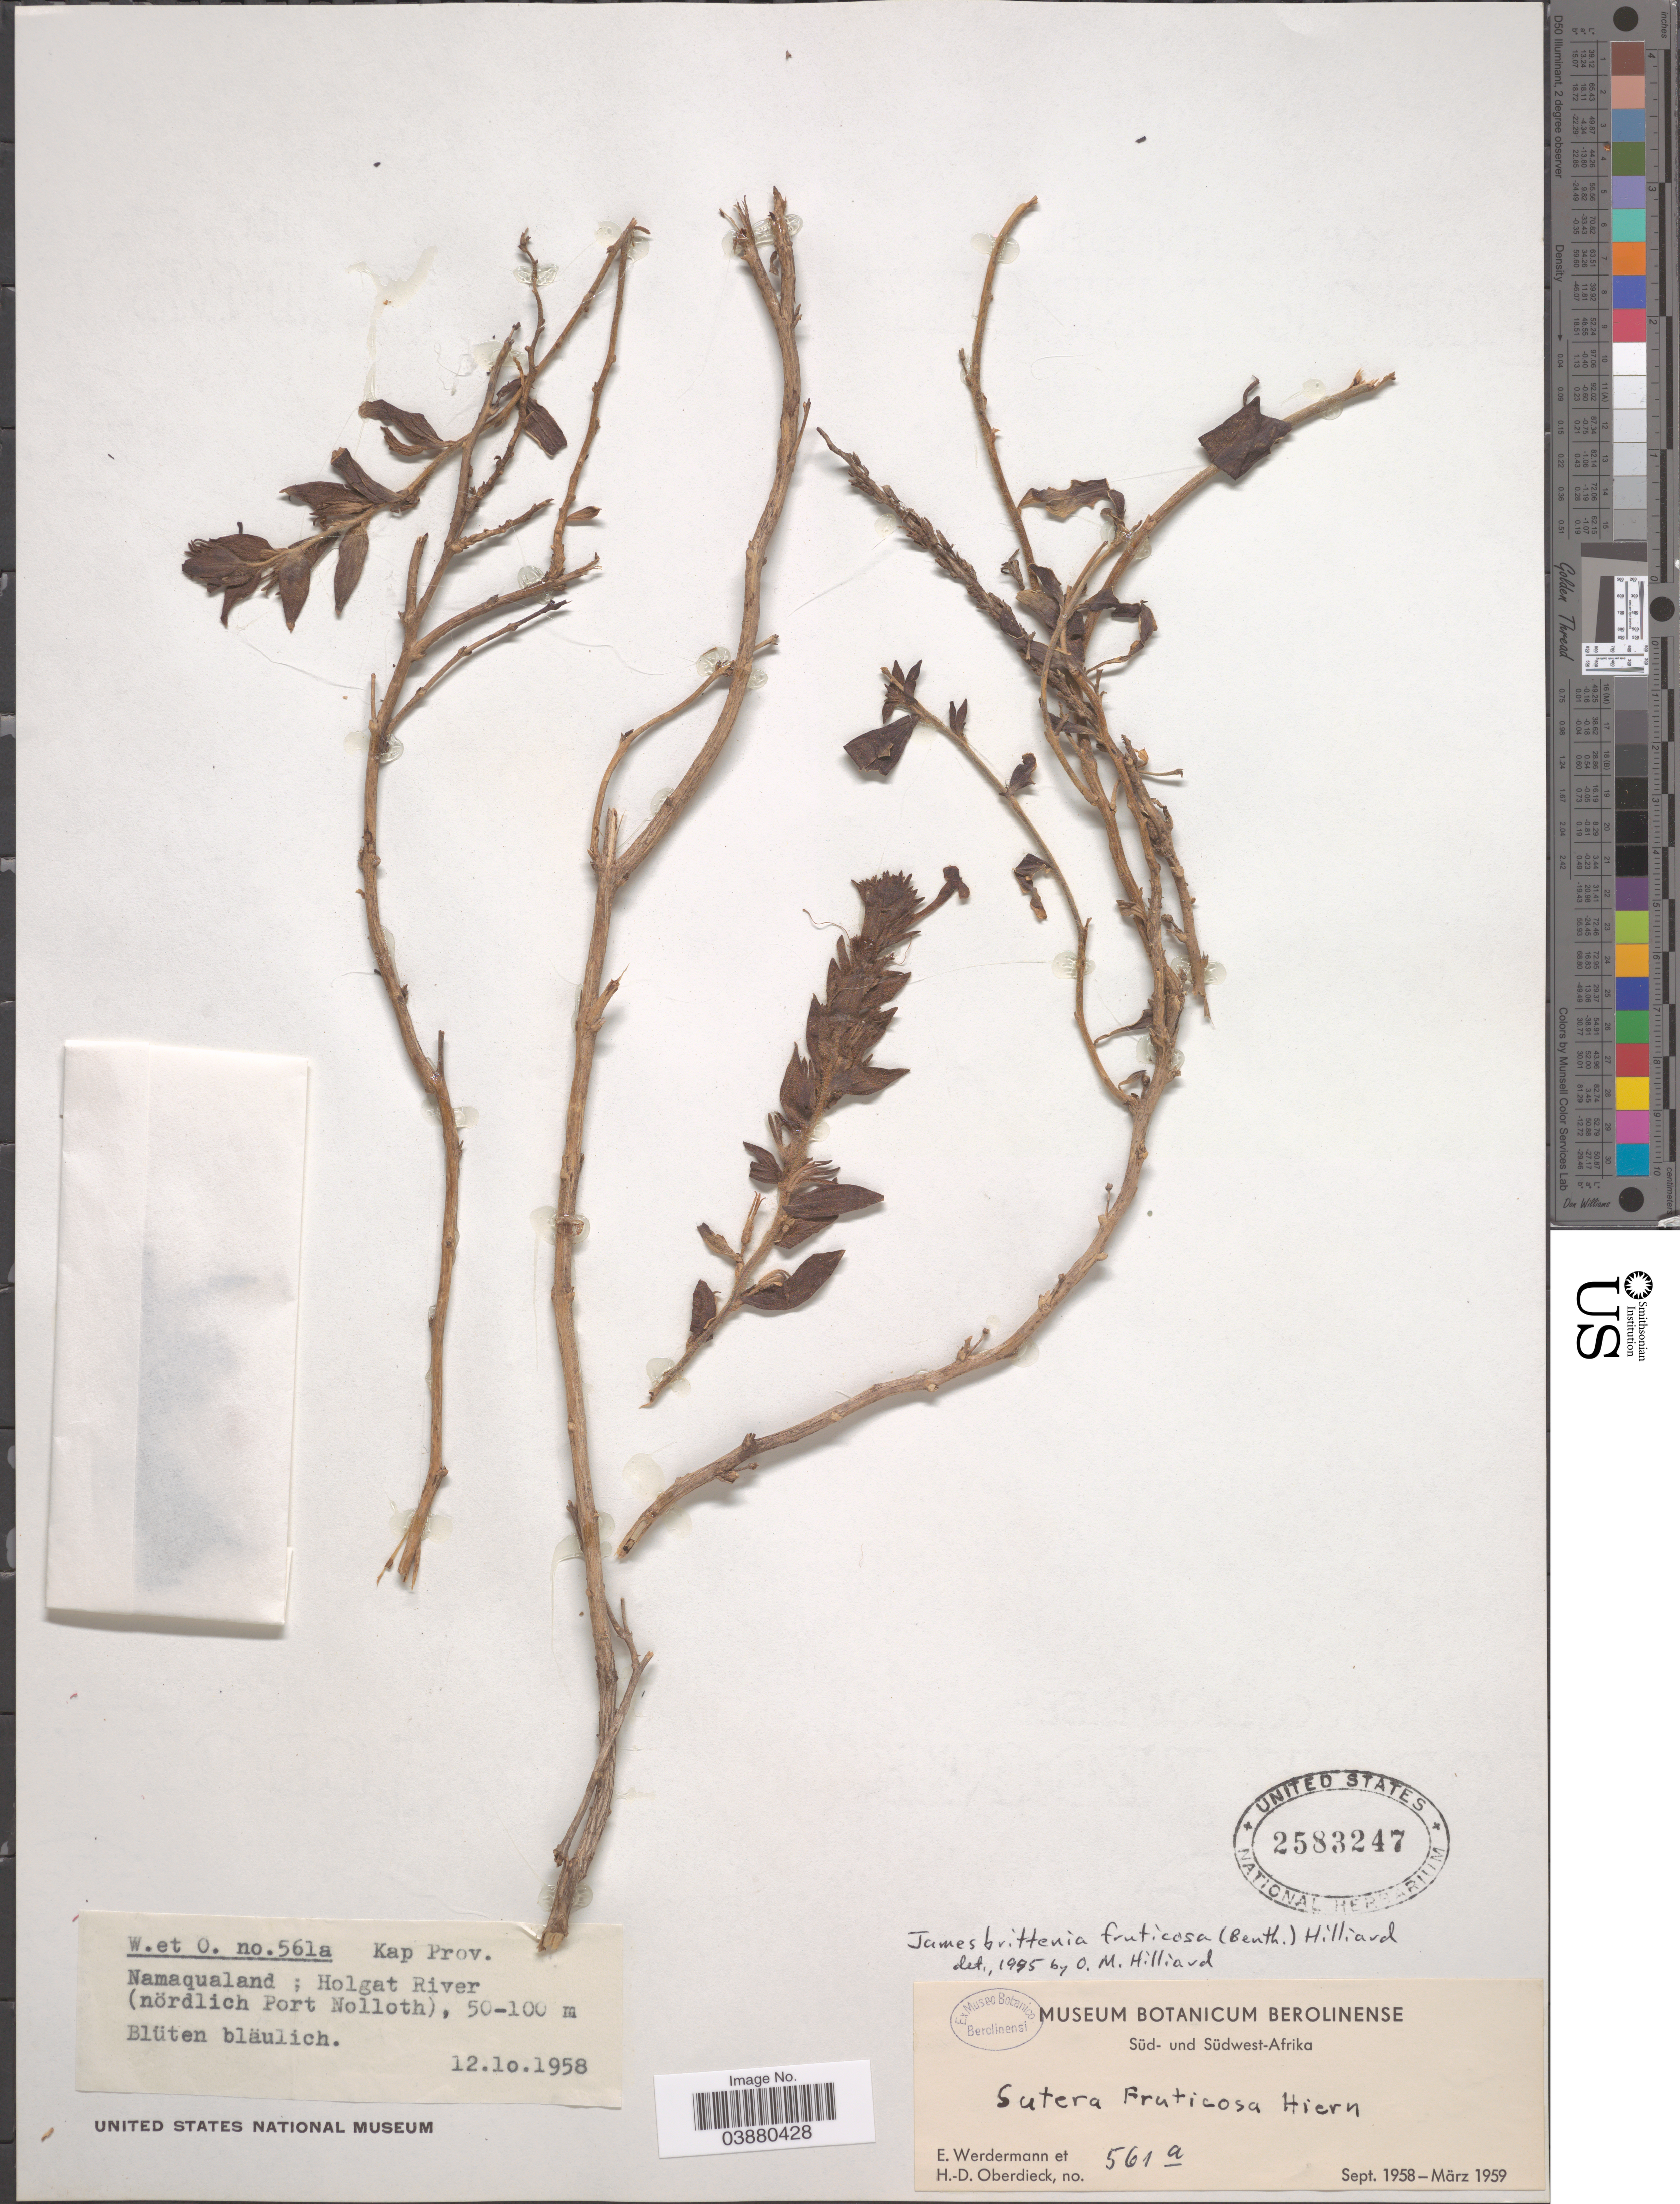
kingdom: Plantae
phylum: Tracheophyta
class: Magnoliopsida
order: Lamiales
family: Scrophulariaceae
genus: Jamesbrittenia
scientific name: Jamesbrittenia fruticosa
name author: (Benth.) Hilliard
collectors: E. Werdermann & H. Oberdieck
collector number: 561a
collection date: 1958-10-12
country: South Africa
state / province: Northern Cape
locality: Kap Prov. Namaqualand; Holgat River (nördlich Port Nolloth).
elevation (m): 50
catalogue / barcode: US 2583247